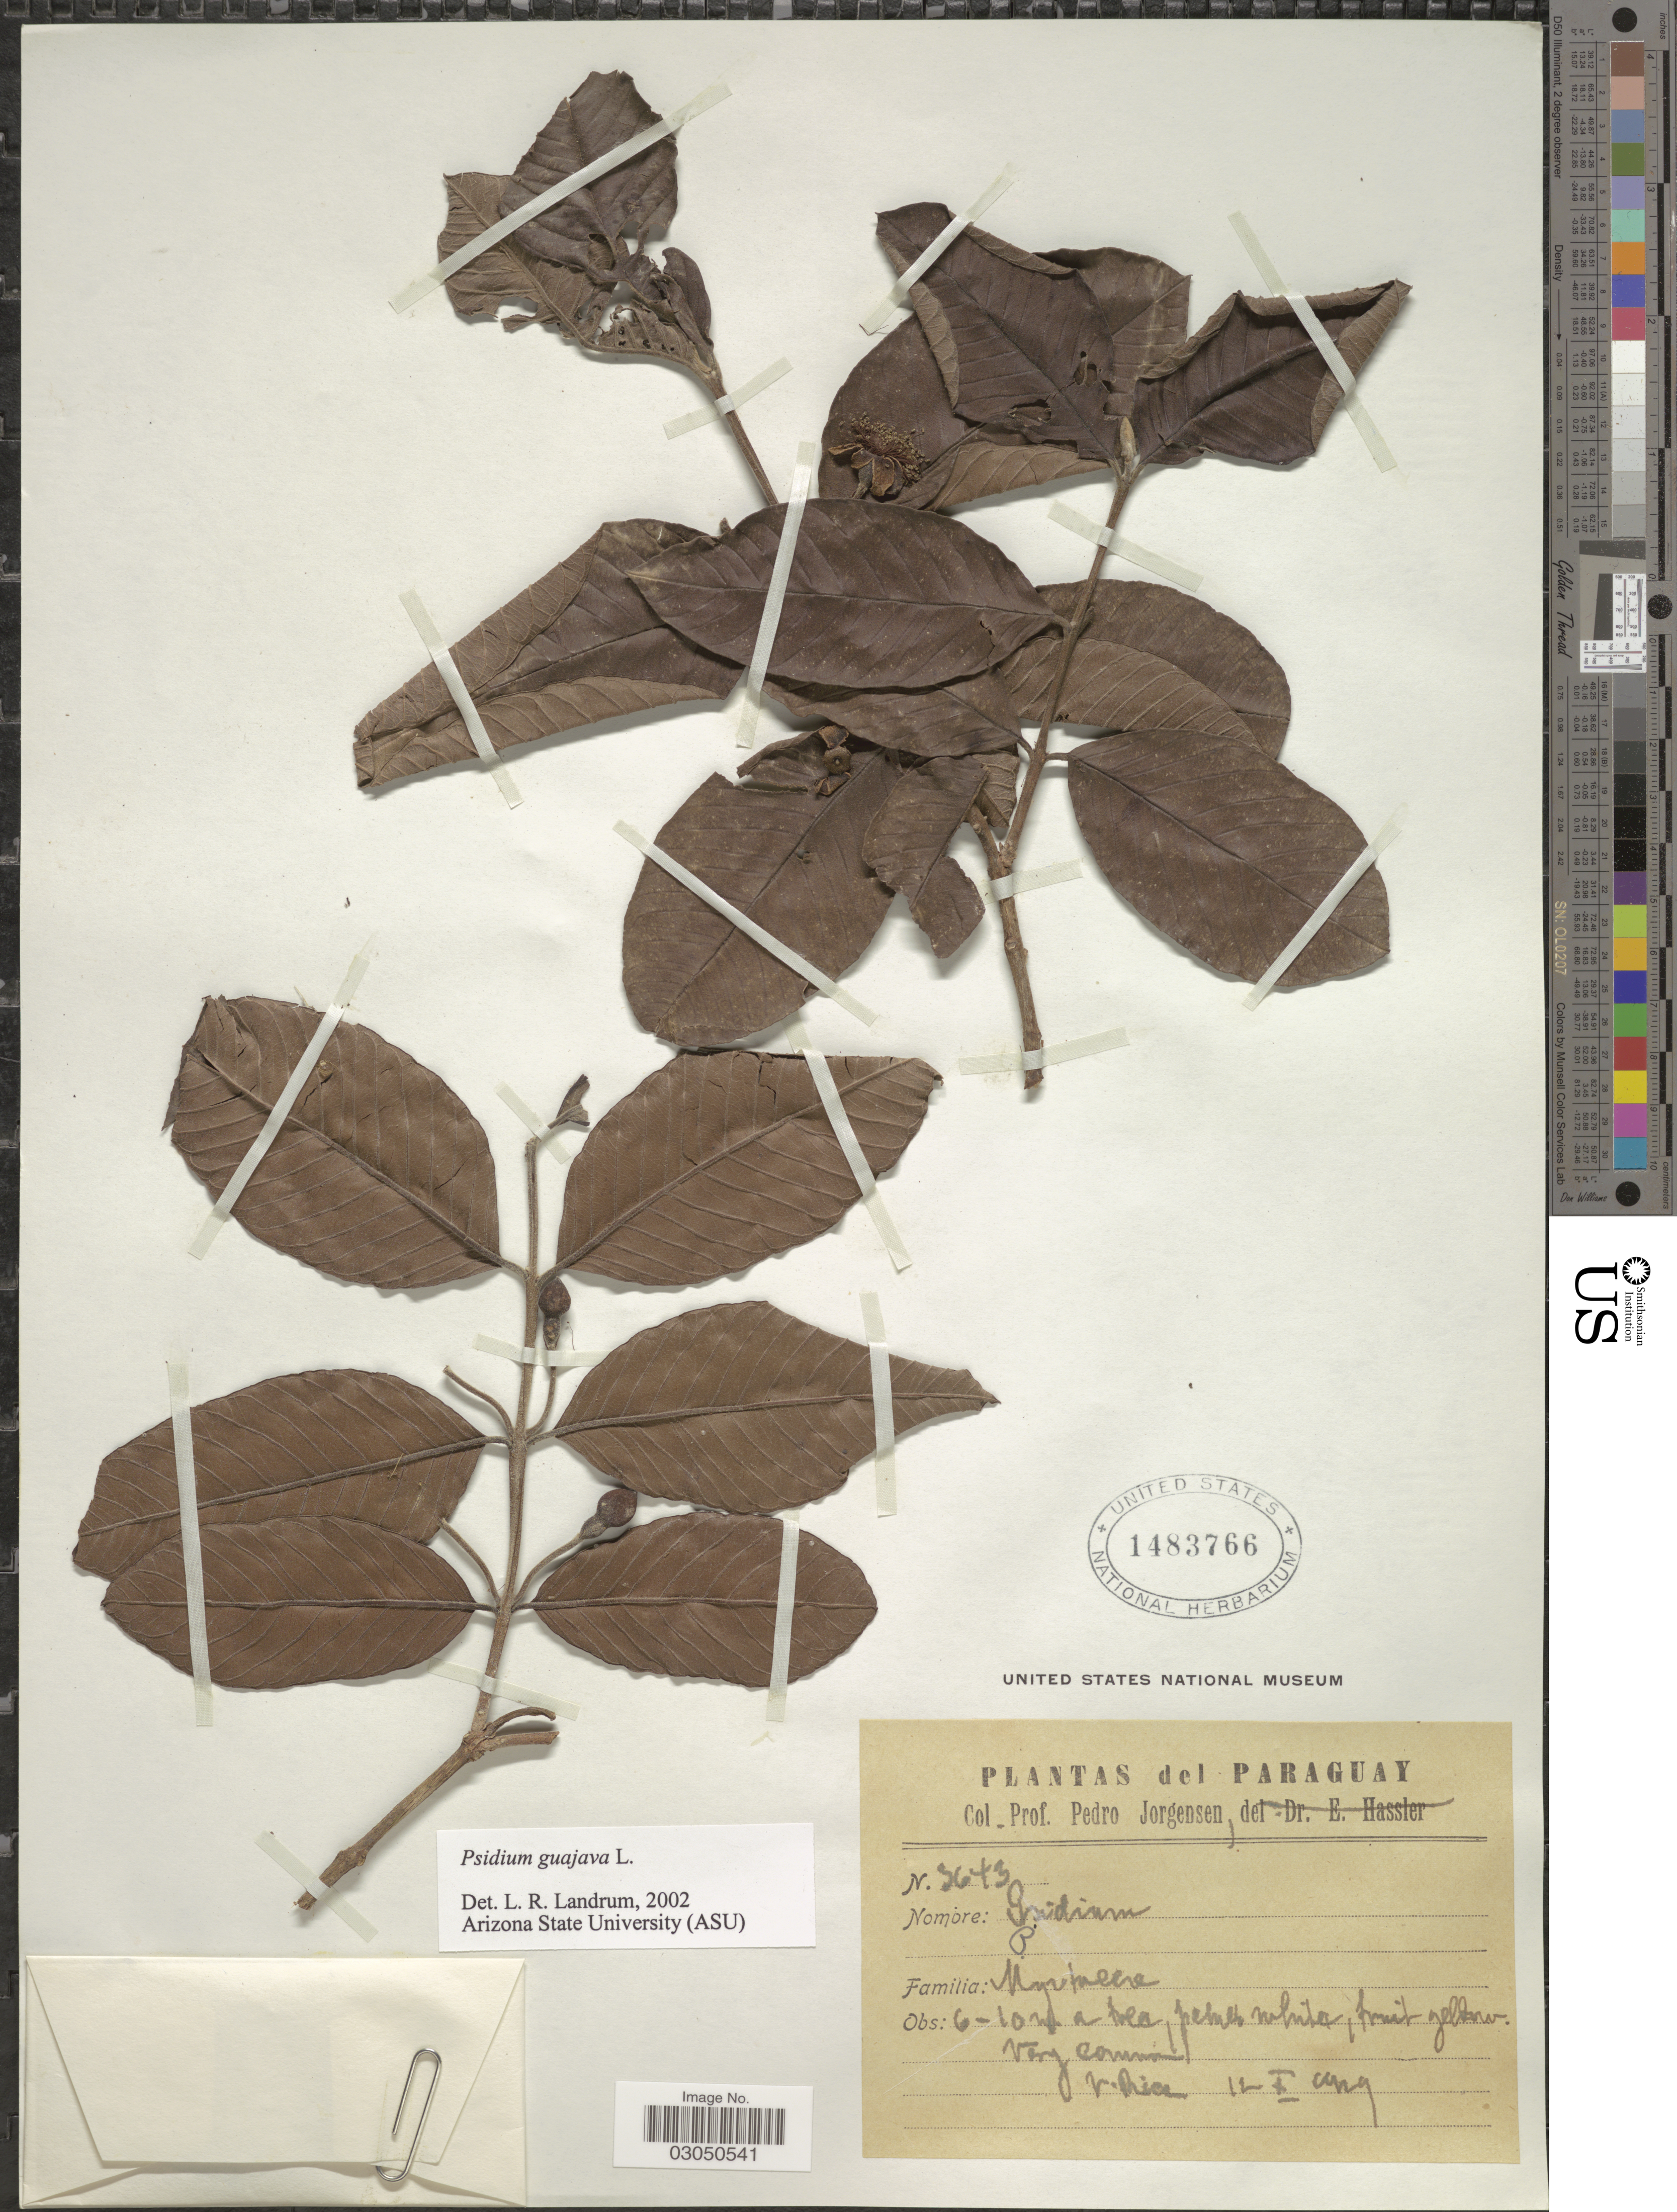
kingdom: Plantae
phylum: Tracheophyta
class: Magnoliopsida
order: Myrtales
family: Myrtaceae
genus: Psidium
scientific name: Psidium guajava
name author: L.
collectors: P. Jörgensen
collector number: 3643*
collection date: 1929-10-12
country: Paraguay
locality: V. Rica.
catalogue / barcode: US 1483766